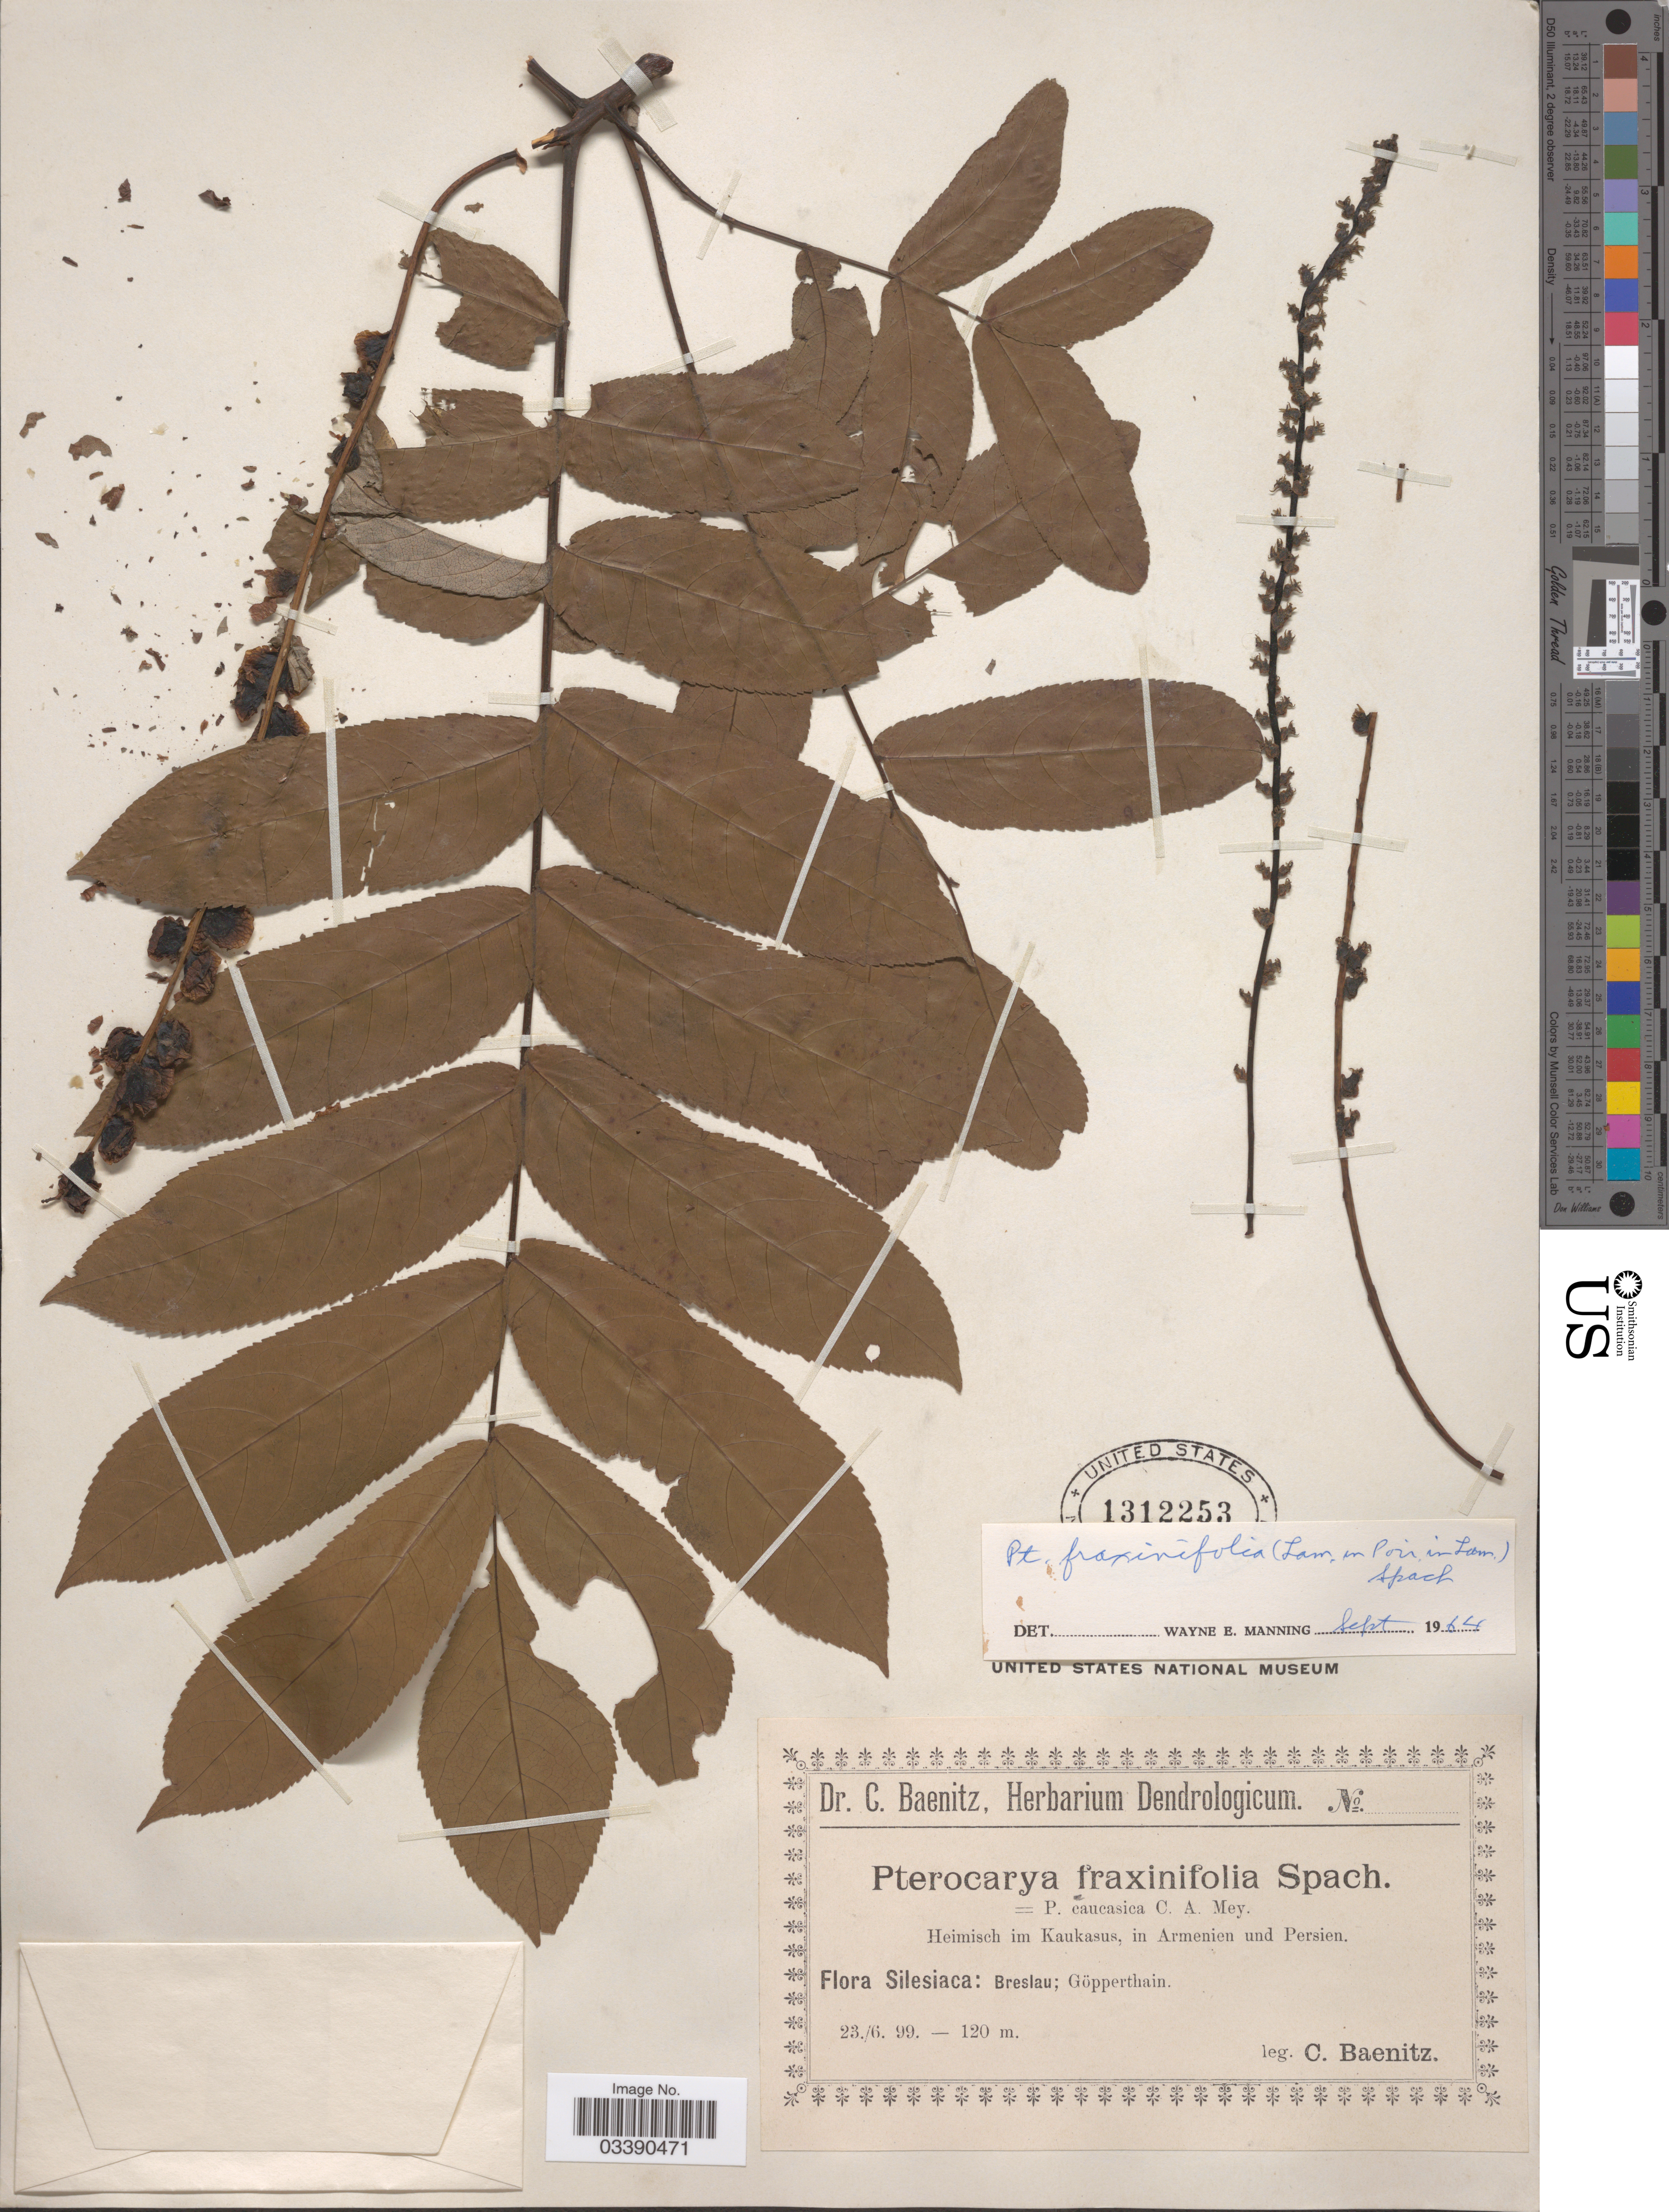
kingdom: Plantae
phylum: Tracheophyta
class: Magnoliopsida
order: Fagales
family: Juglandaceae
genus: Pterocarya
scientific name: Pterocarya fraxinifolia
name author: Spach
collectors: C. G. Baenitz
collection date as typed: Transcribed d/m/y: 23/6/99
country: Poland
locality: Silesiaca: Breslau; Göpperthain.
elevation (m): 120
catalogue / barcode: US 1312253